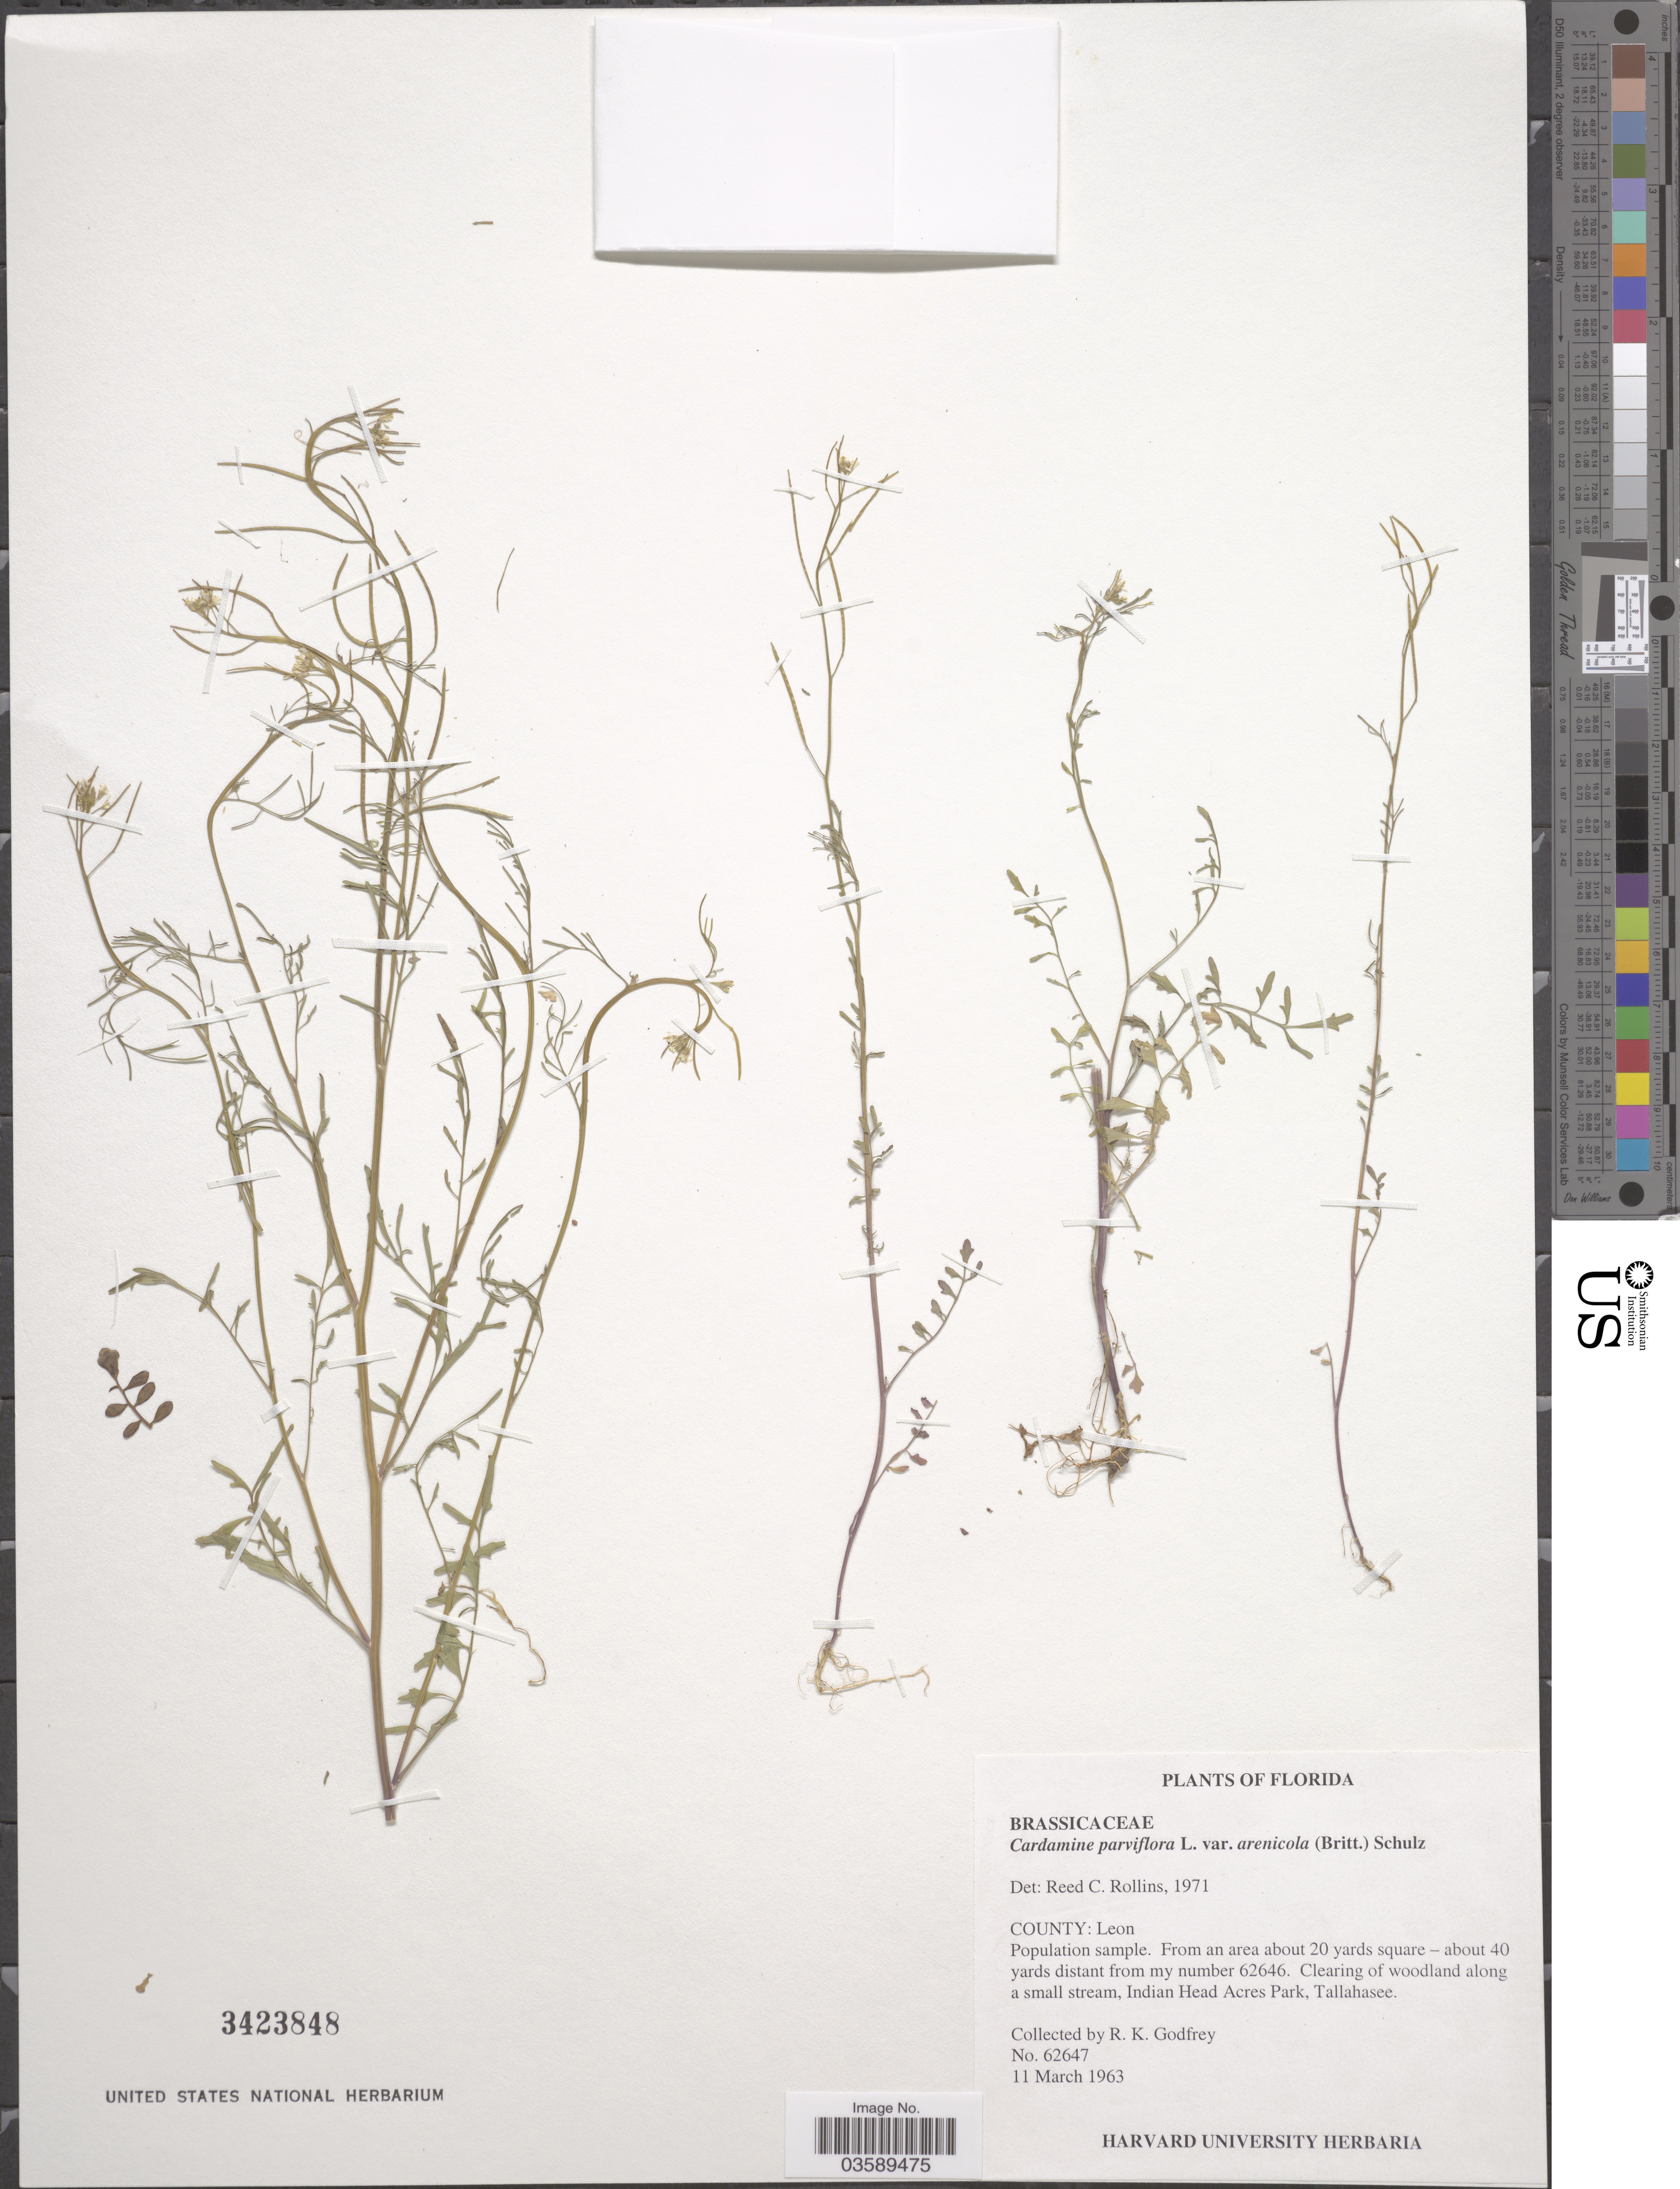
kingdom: Plantae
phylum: Tracheophyta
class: Magnoliopsida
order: Brassicales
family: Brassicaceae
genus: Cardamine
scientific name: Cardamine parviflora var. arenicola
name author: (Britton) O.E. Schulz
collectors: R. K. Godfrey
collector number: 62647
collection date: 1963-03-11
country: United States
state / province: Florida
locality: County: Leon. Clearing of woodland along a small stream, Indian Head Acres Park. Tallahasee.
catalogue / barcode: US 3423848